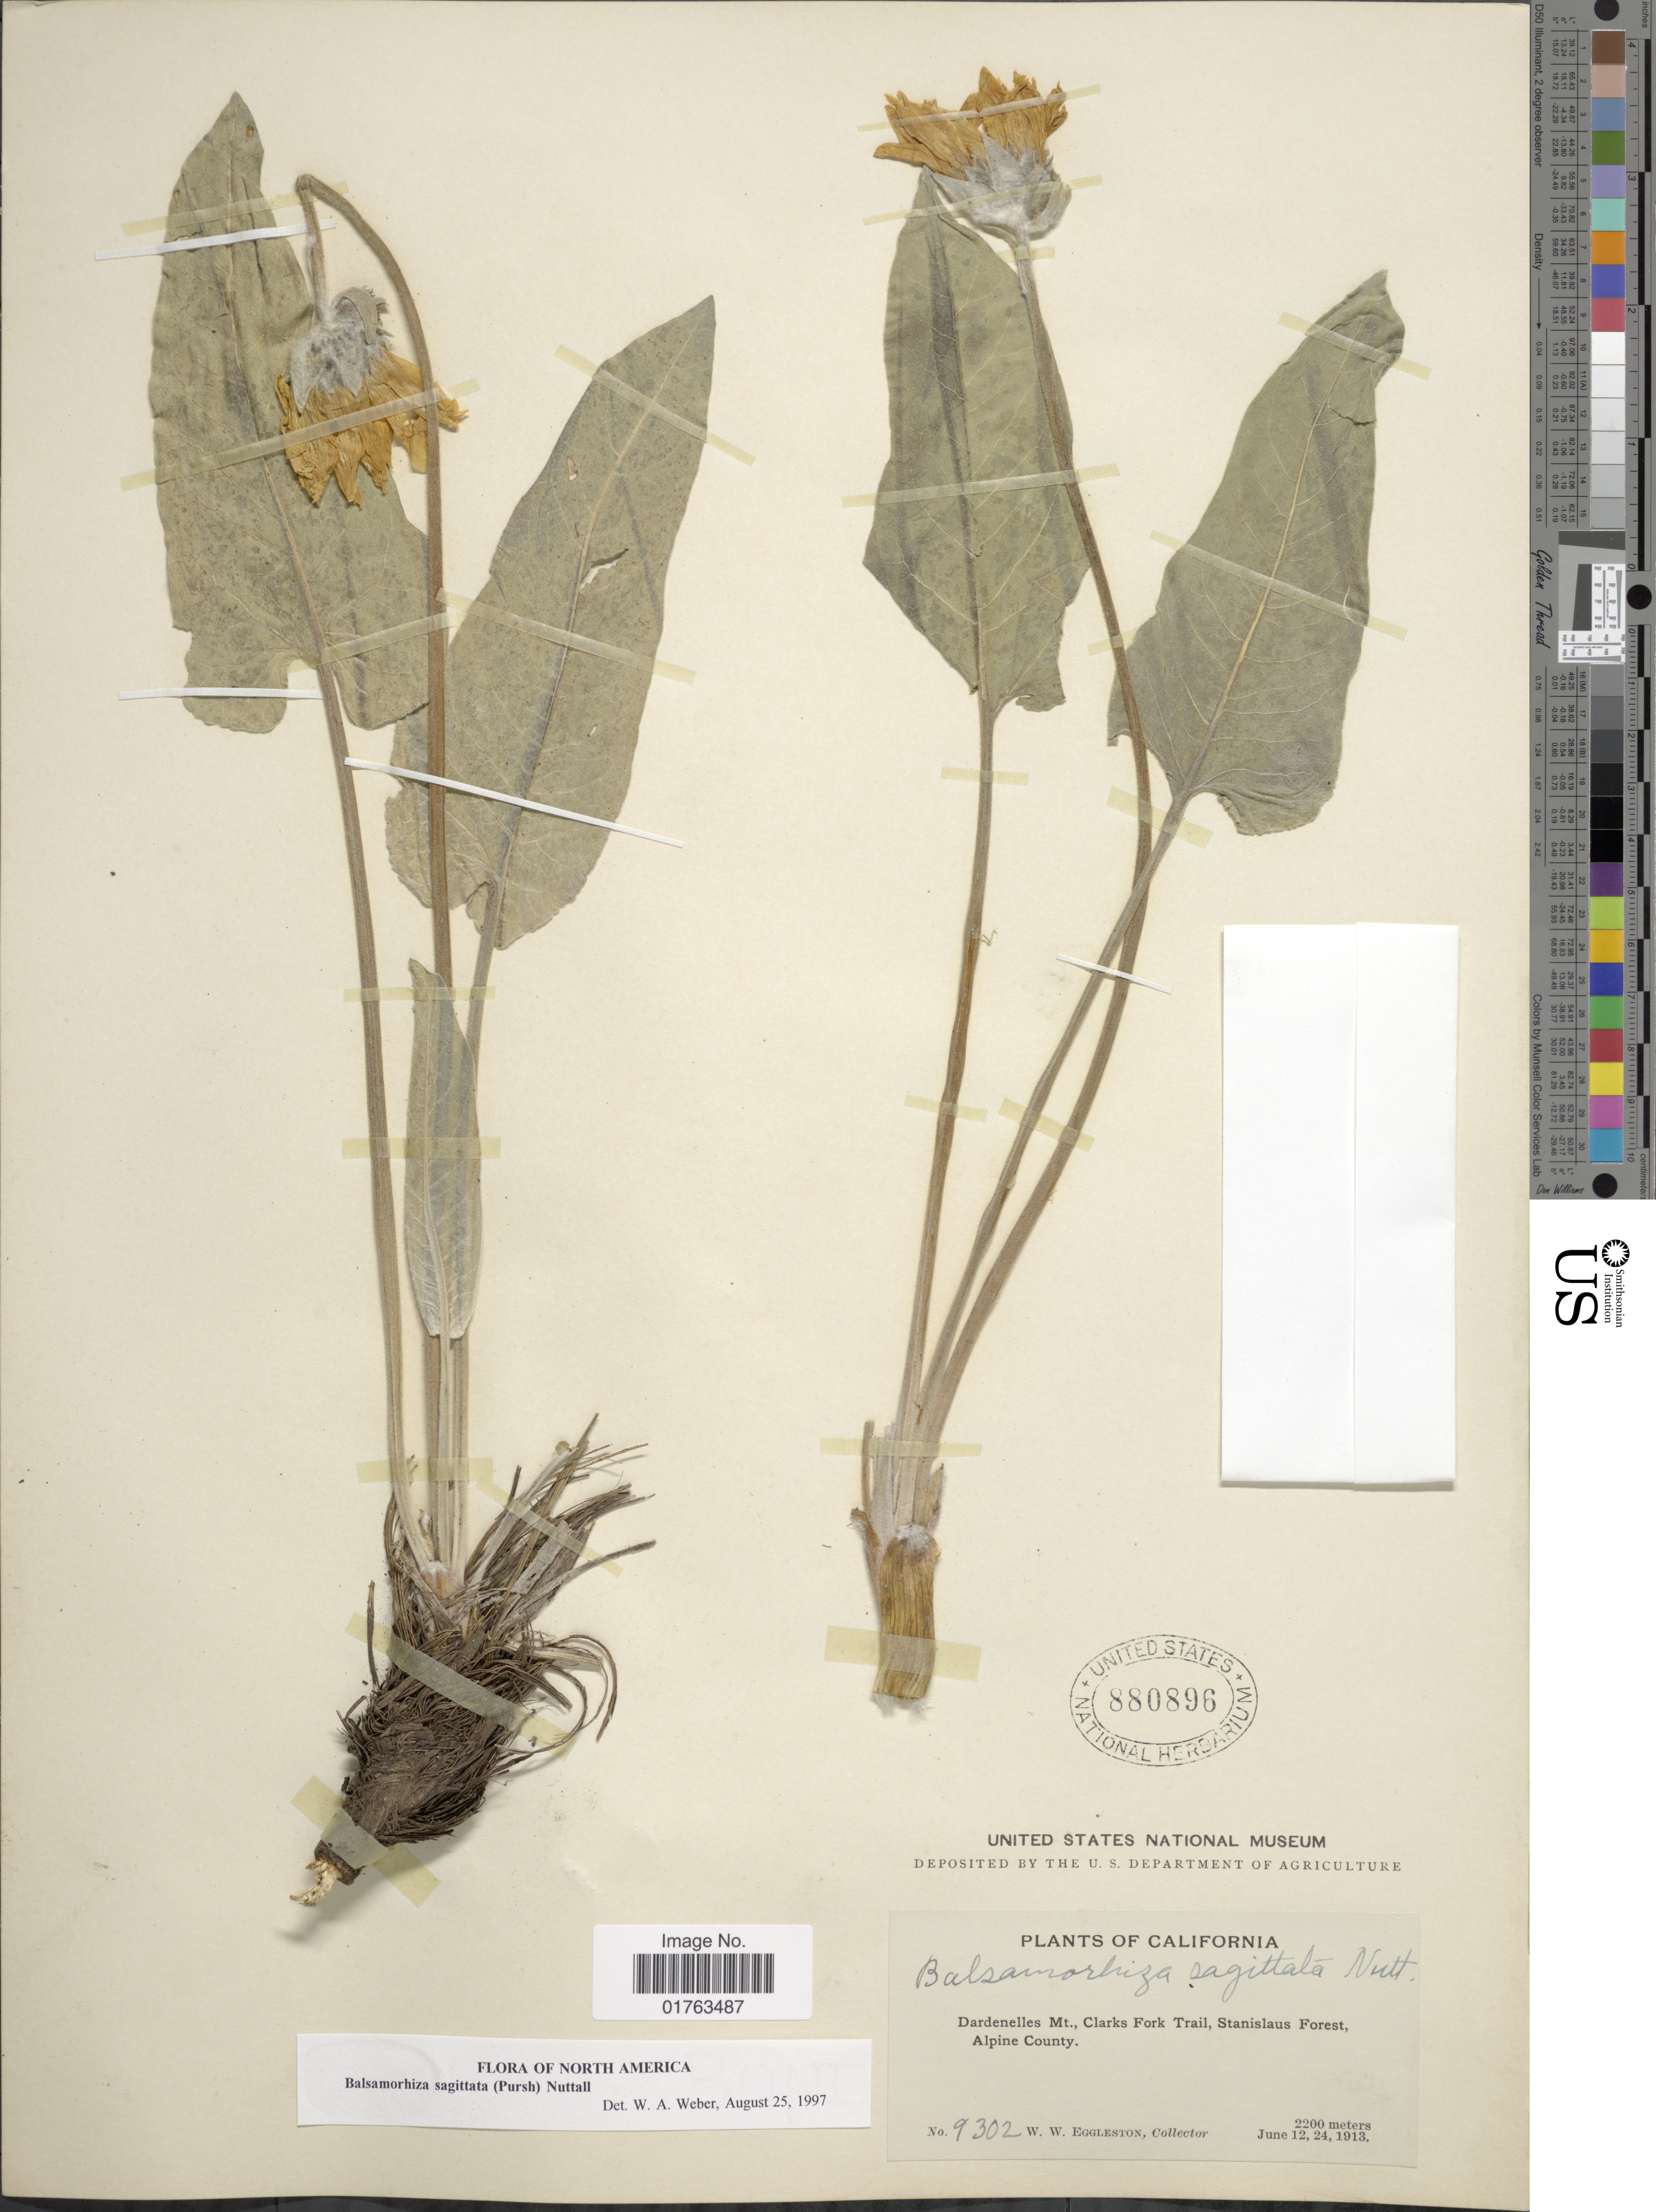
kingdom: Plantae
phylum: Tracheophyta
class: Magnoliopsida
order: Asterales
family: Asteraceae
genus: Balsamorhiza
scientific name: Balsamorhiza sagittata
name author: (Pursh) Nutt.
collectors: W. W. Eggleston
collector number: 9302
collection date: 1913-06-12/1913-06-24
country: United States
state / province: California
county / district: Alpine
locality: Dardenelles Mt., Clarks Fork Trail, Stanislaus Forest, Alpine County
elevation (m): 2200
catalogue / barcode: US 880896